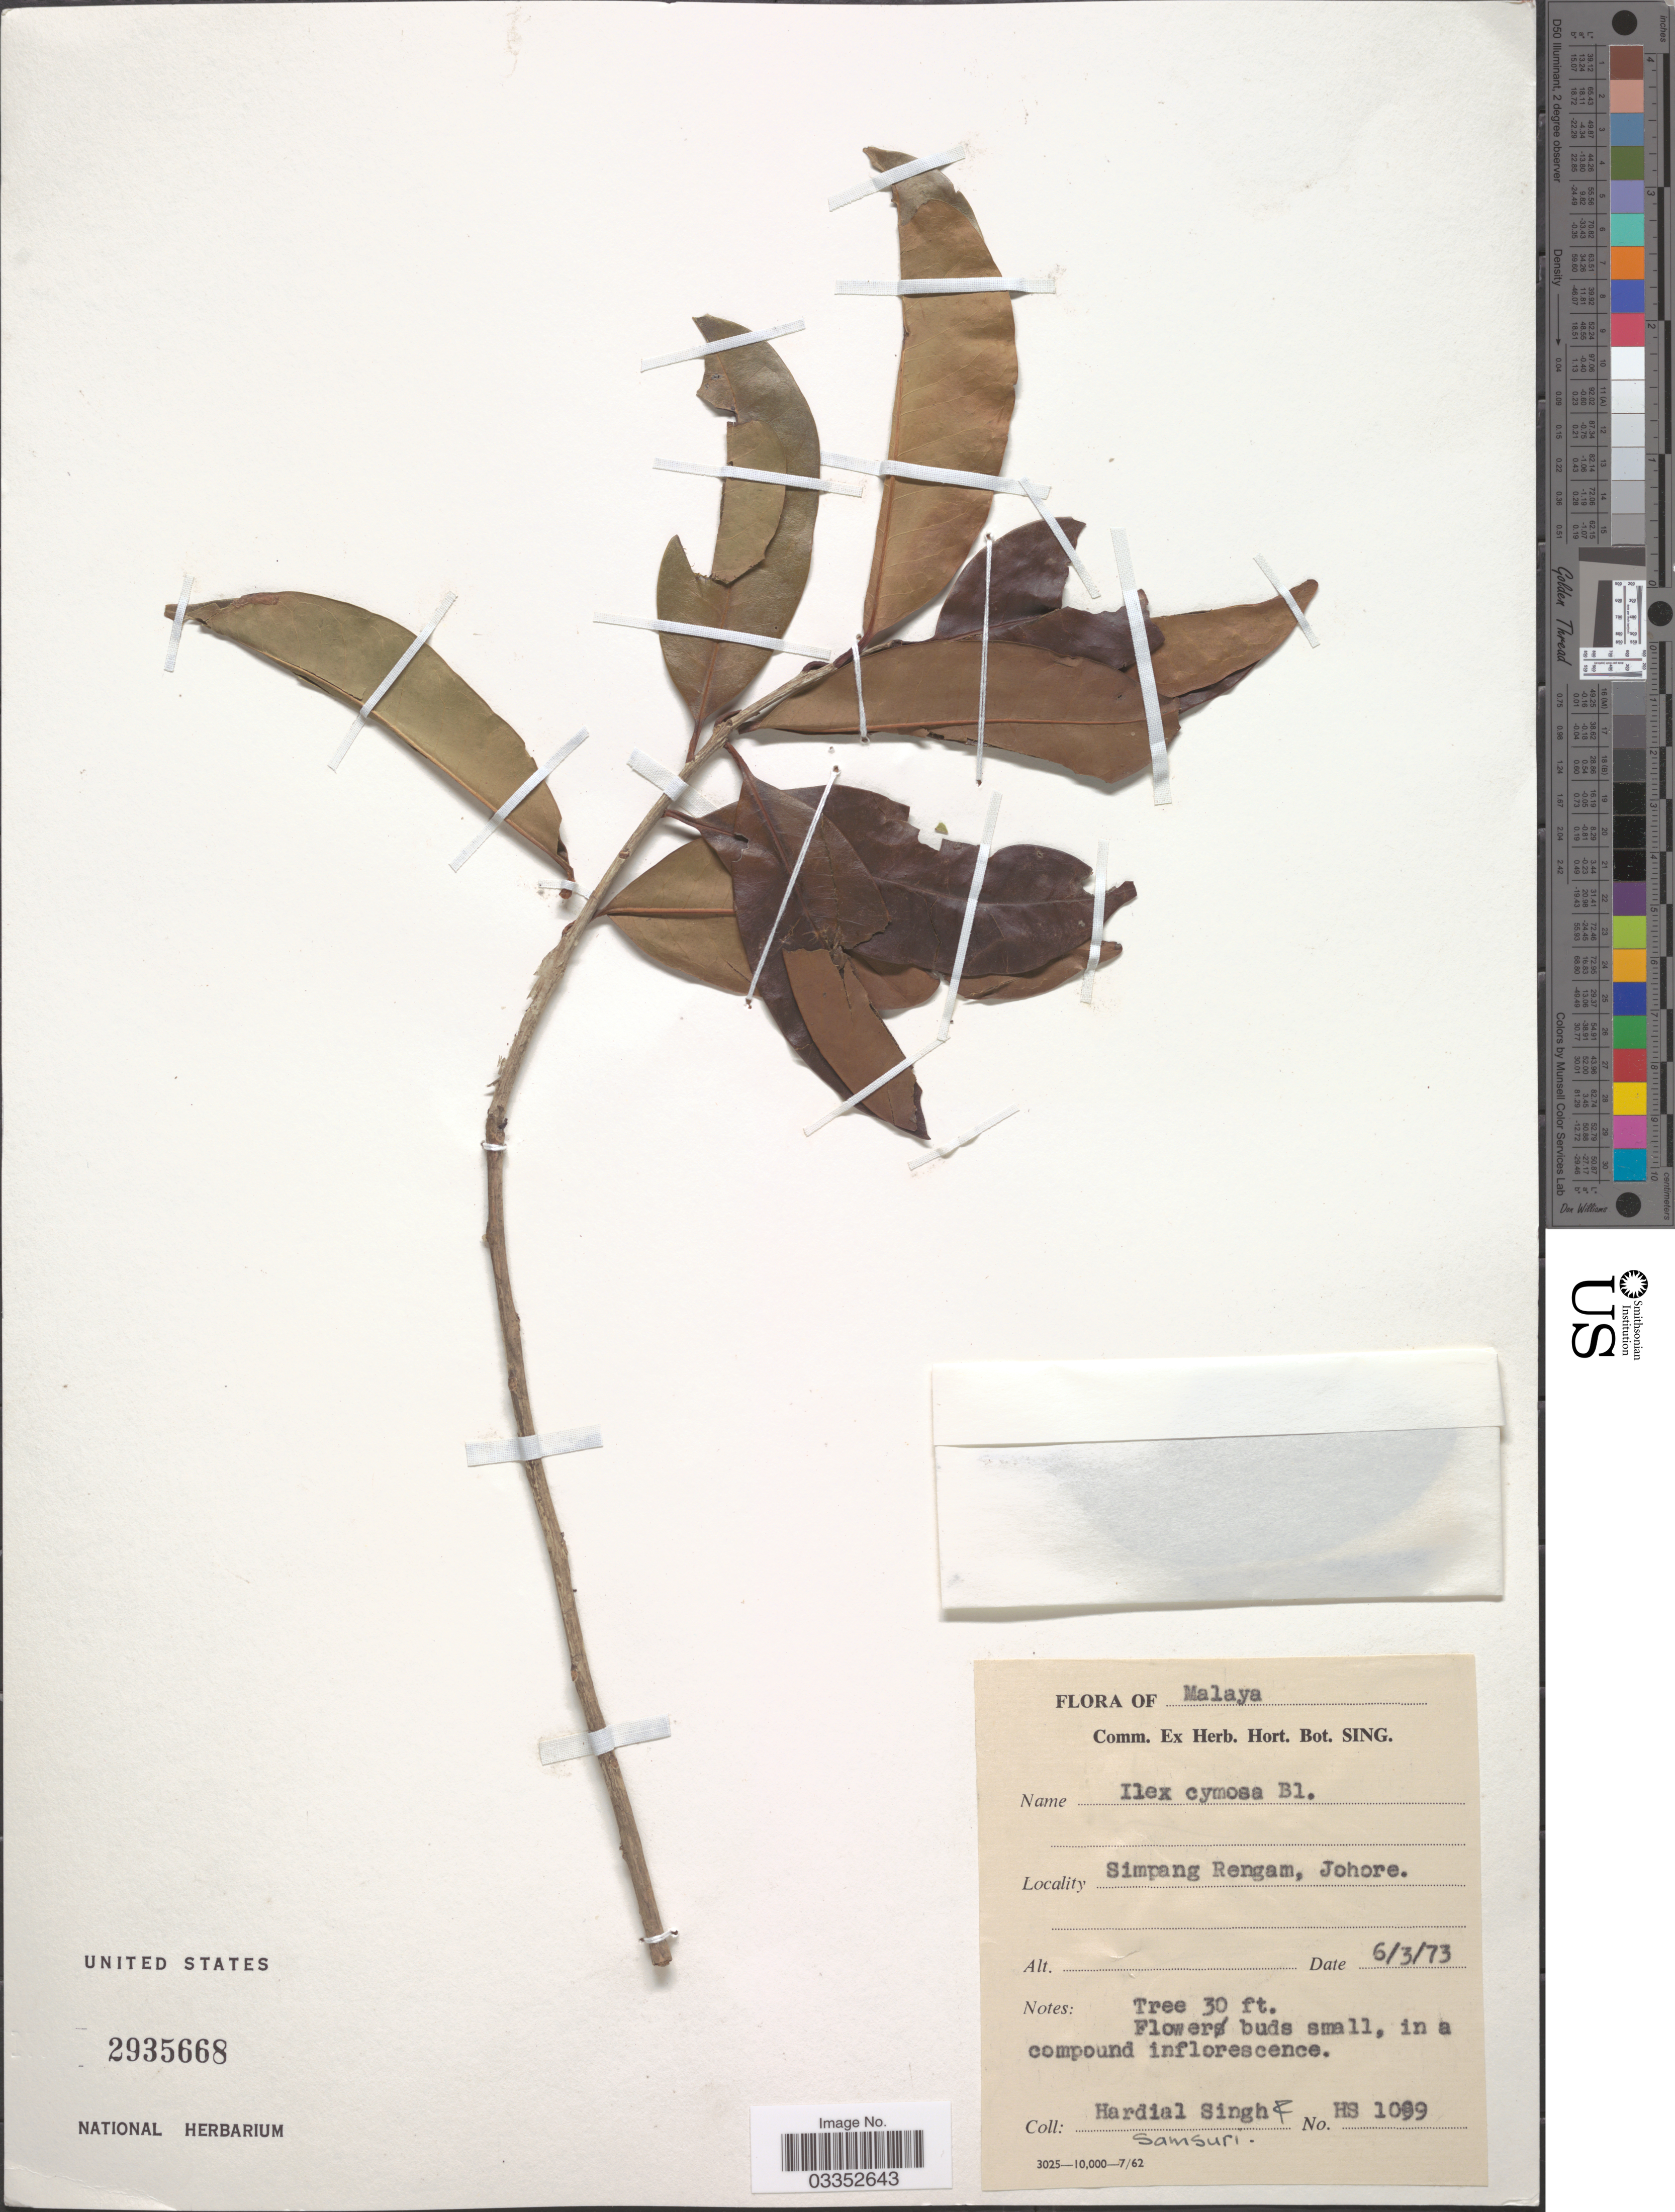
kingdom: Plantae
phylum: Tracheophyta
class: Magnoliopsida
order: Aquifoliales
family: Aquifoliaceae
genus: Ilex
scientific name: Ilex cymosa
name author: Blume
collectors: H. Singh & -. Samsuri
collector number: HS1099*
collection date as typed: Transcribed d/m/y: 6/3/73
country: Malaysia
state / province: Johor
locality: Malaya. Simpang Rengam, Johore.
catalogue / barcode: US 2935668